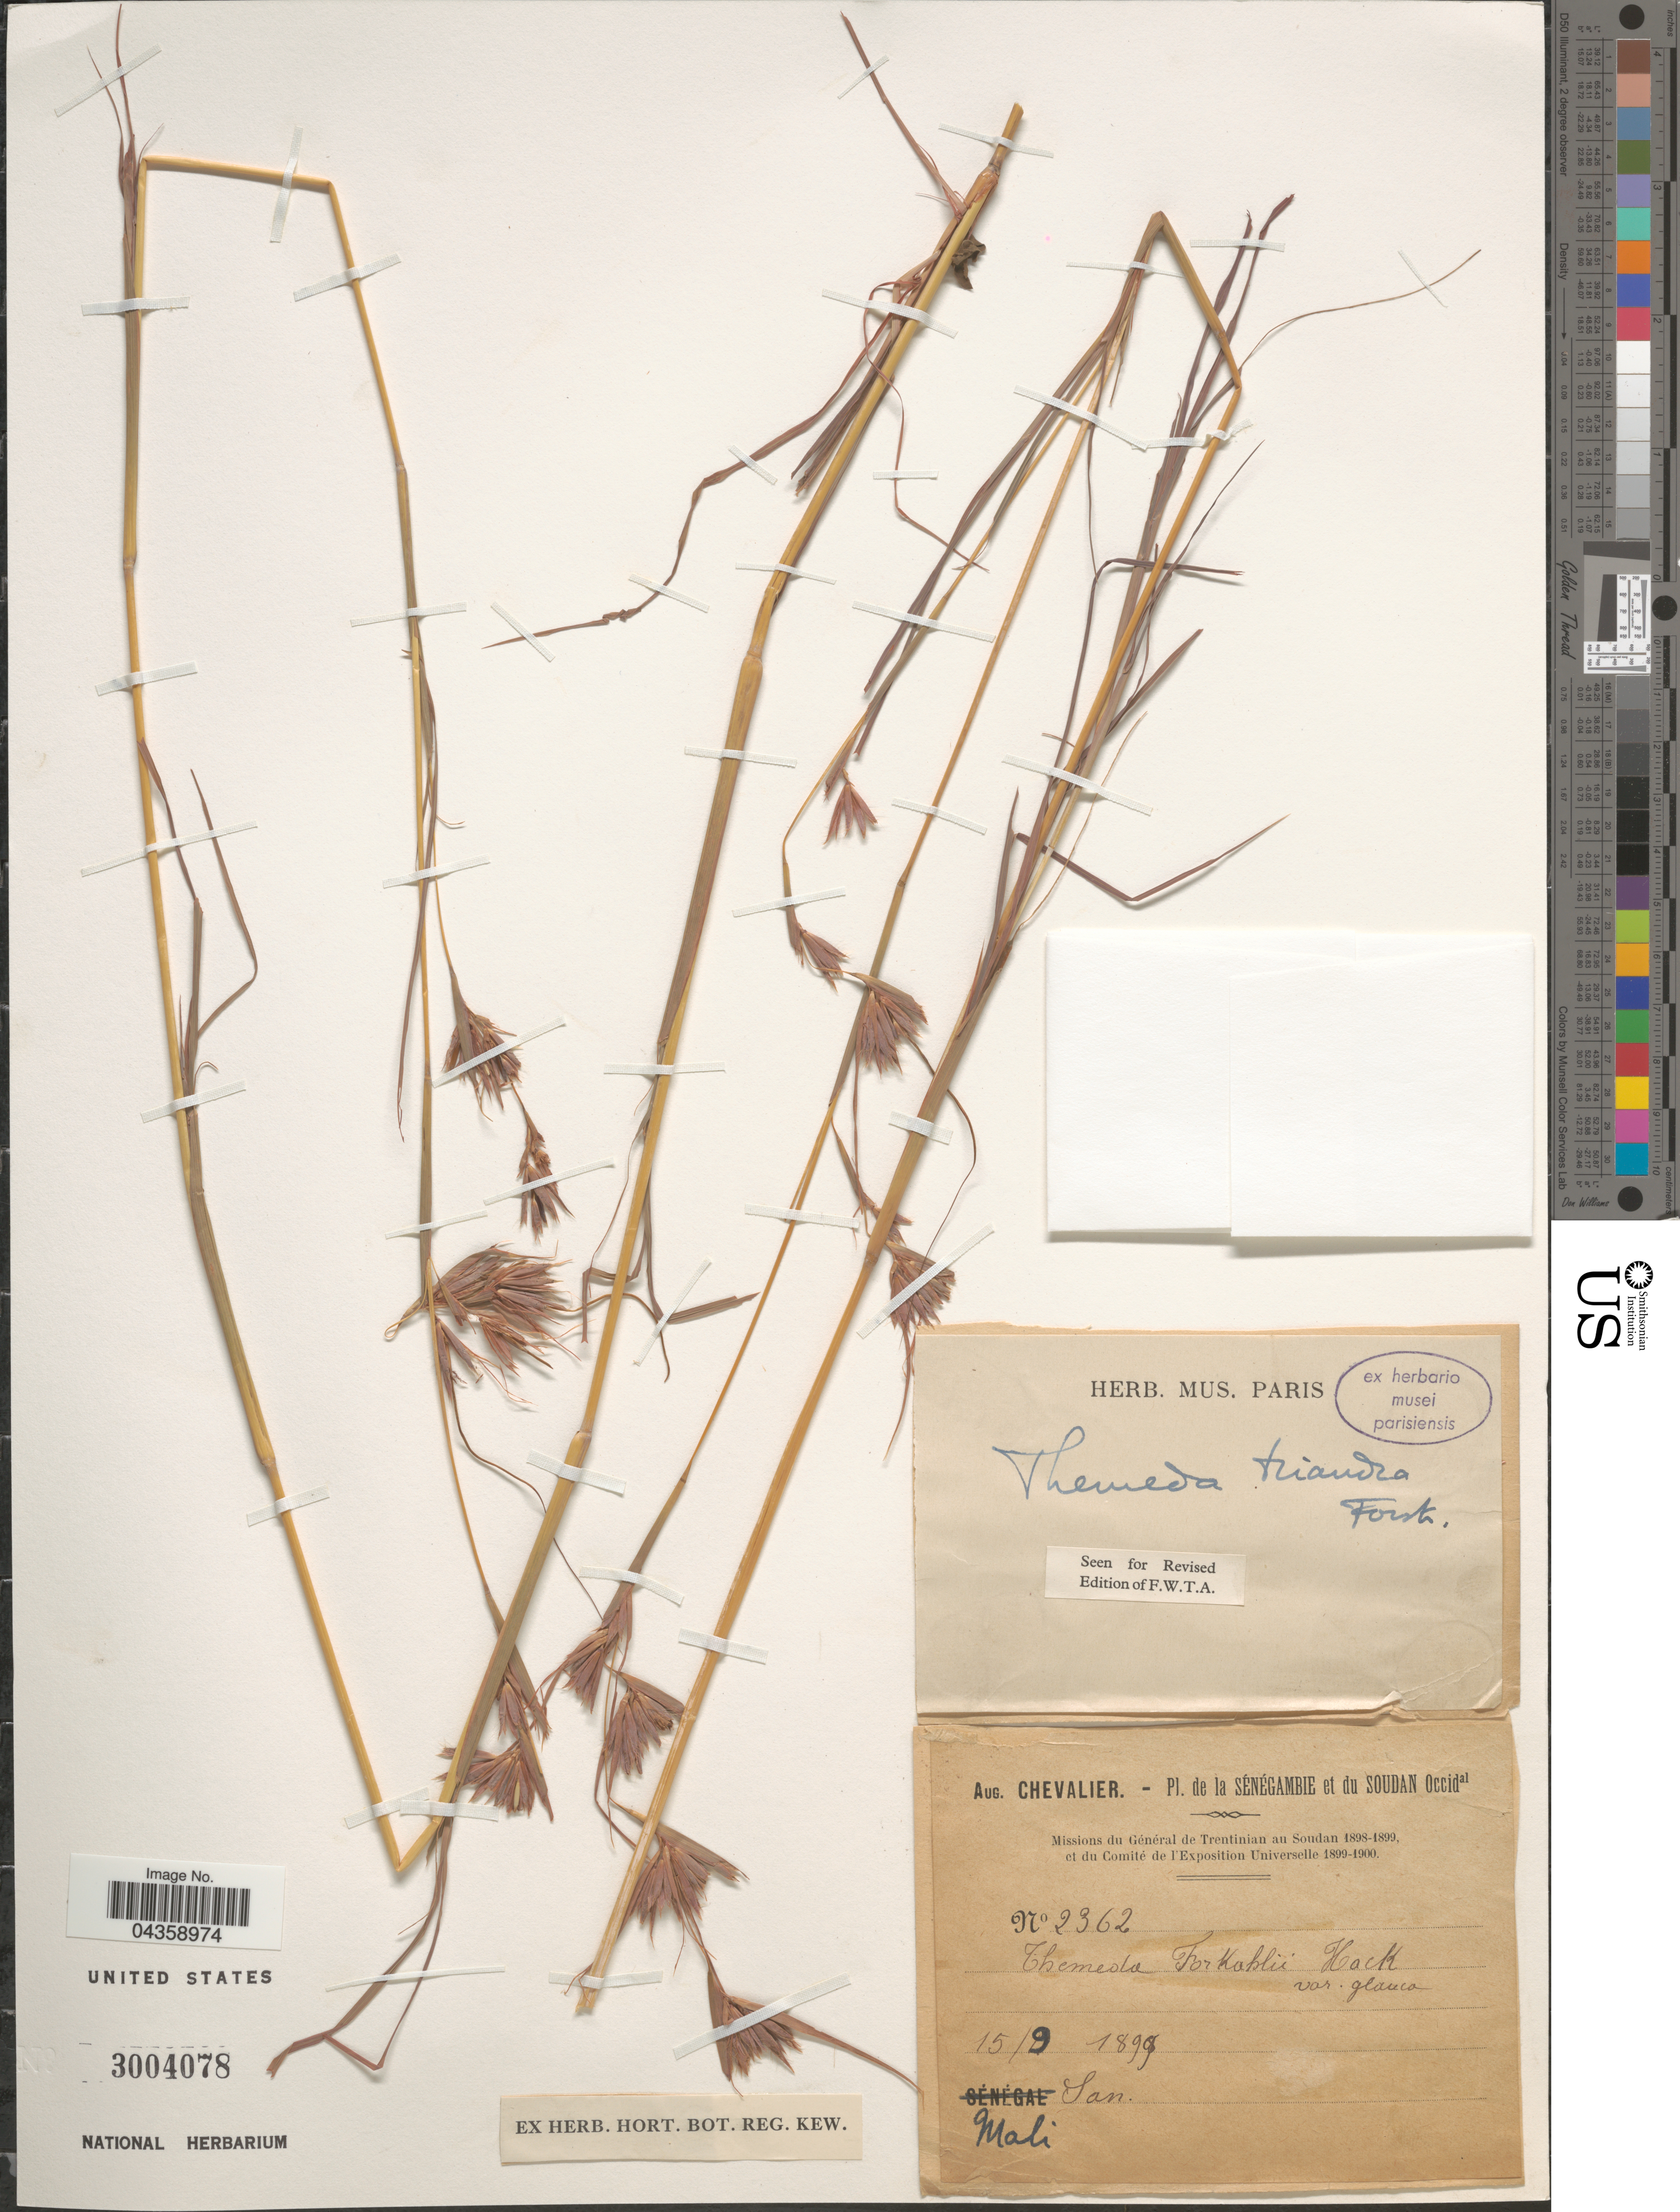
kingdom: Plantae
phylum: Tracheophyta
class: Liliopsida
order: Poales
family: Poaceae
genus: Themeda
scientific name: Themeda triandra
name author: Forssk.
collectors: A. J. Chevalier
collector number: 2362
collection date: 1899-09-15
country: Mali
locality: La Sénégambie et du Soudan Occidal. San.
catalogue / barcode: US 3004078